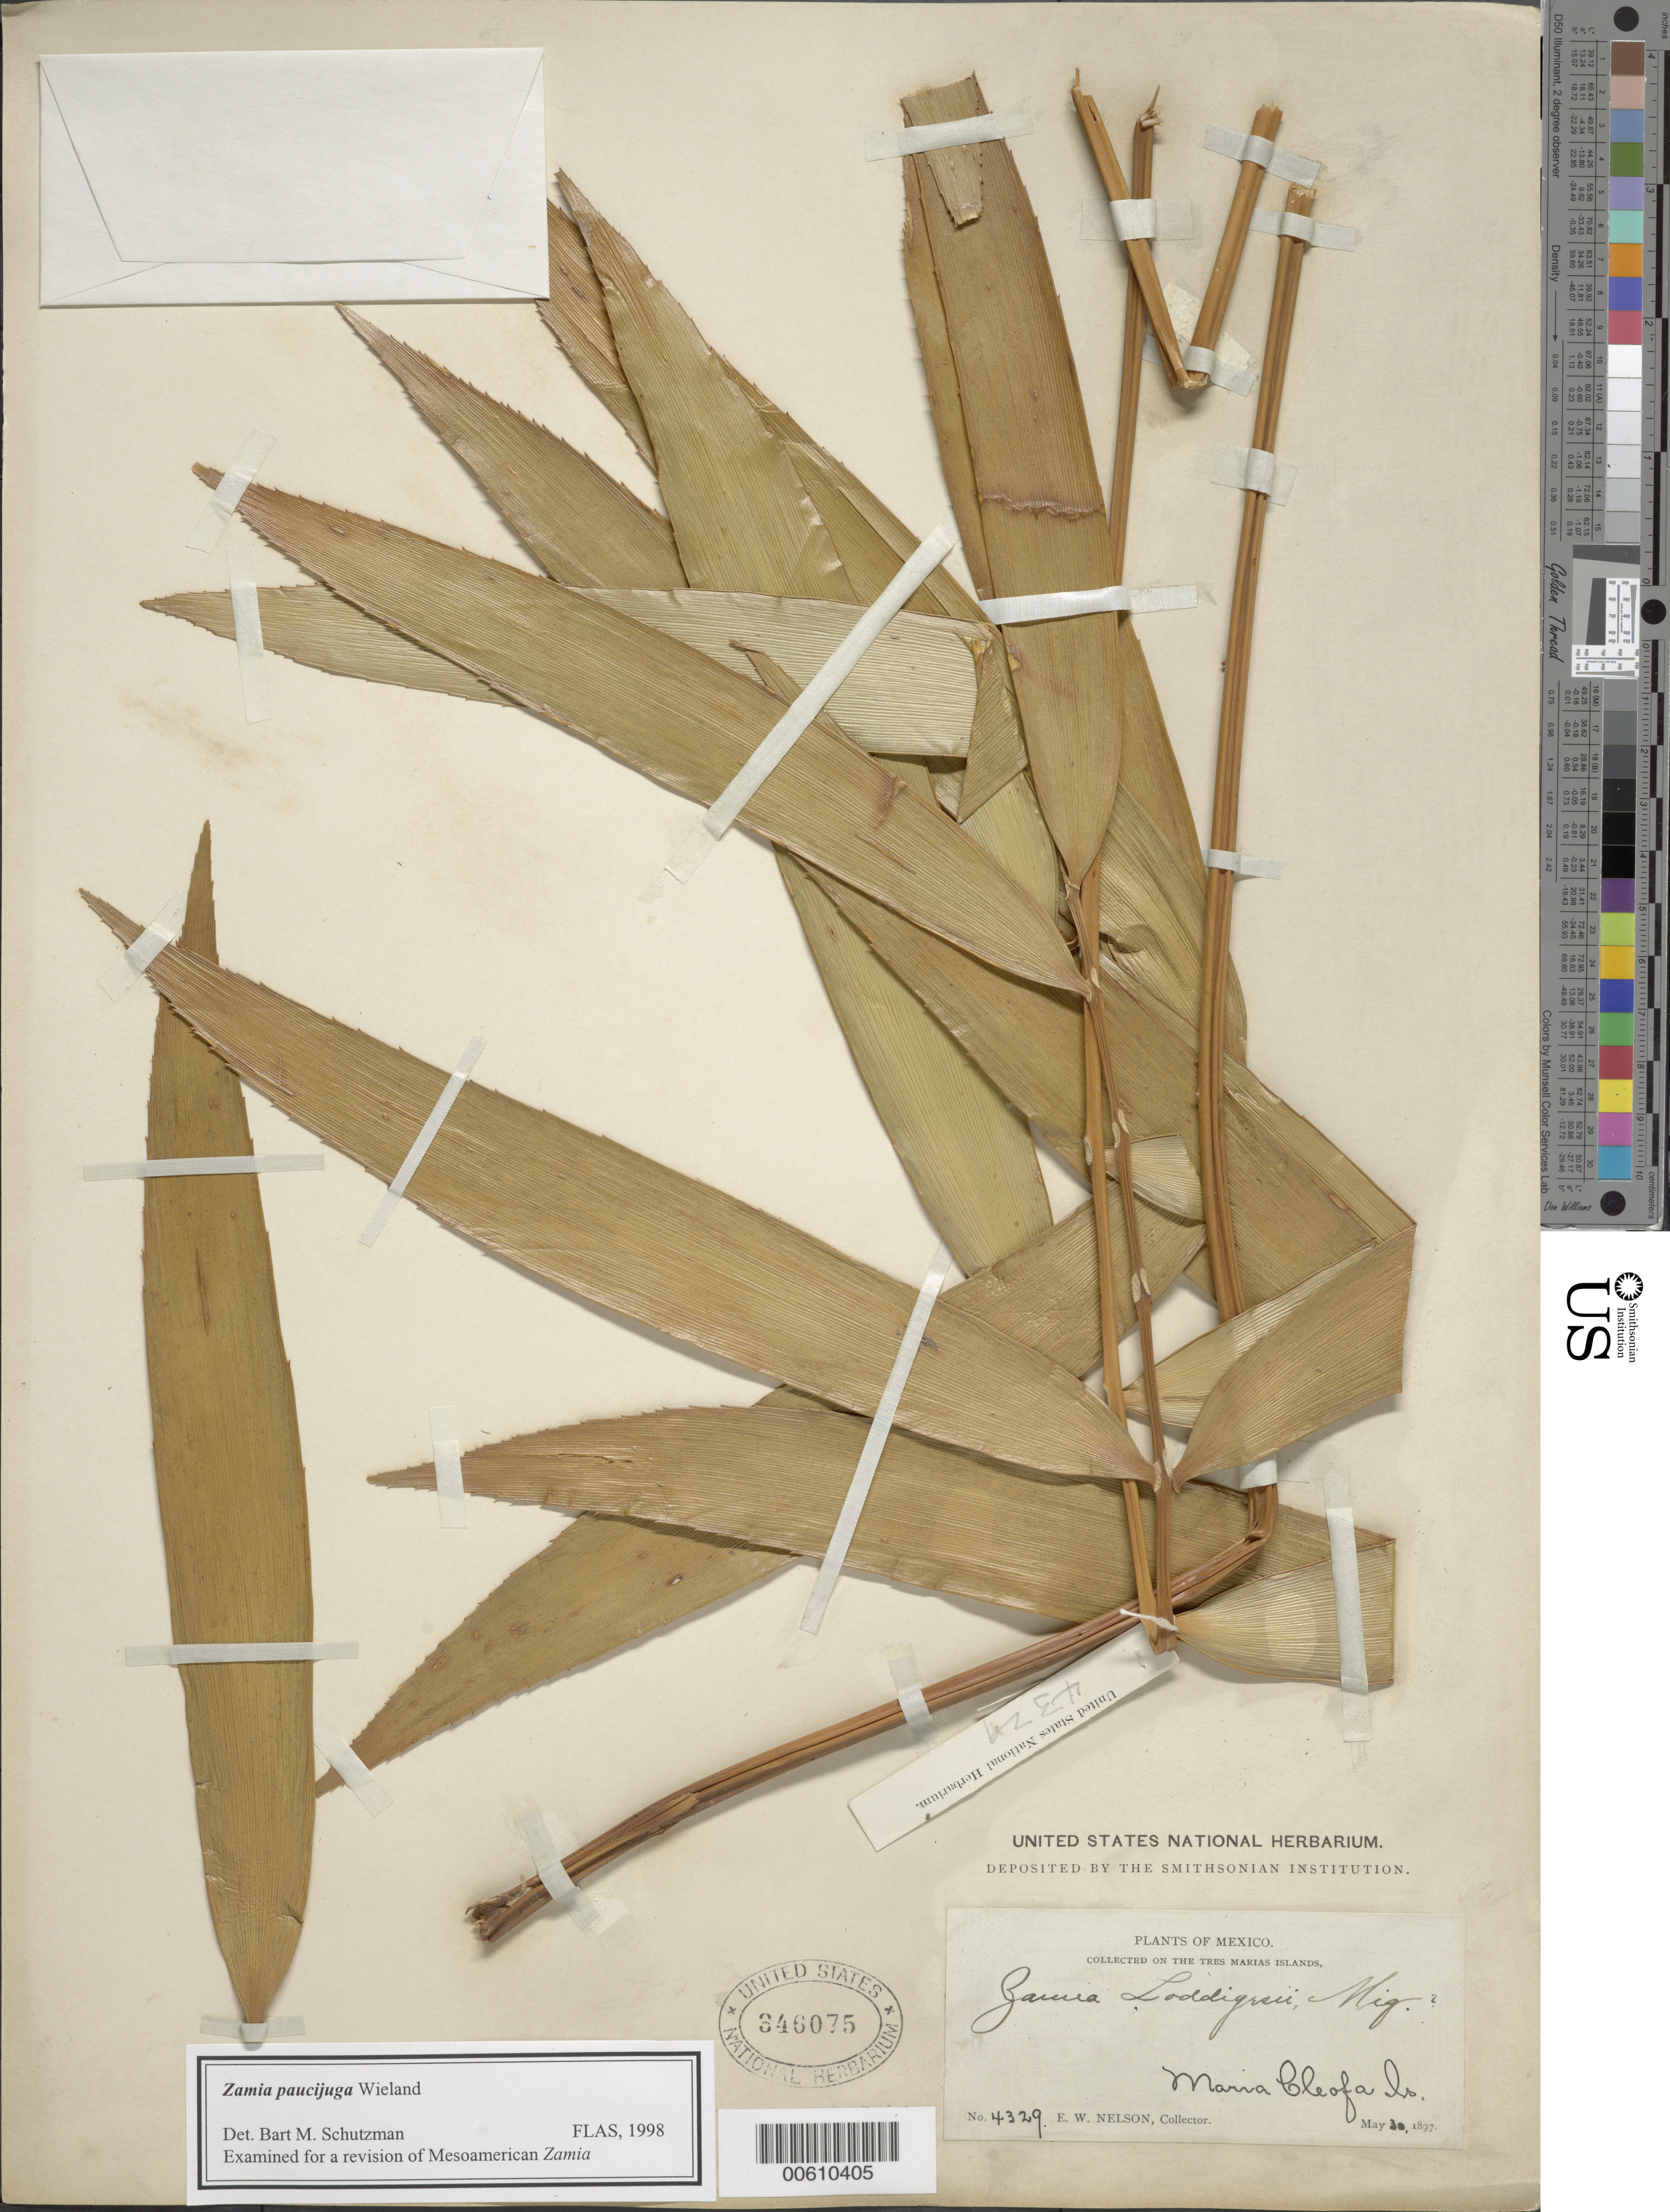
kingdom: Plantae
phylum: Tracheophyta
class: Cycadopsida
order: Cycadales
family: Zamiaceae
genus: Zamia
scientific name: Zamia paucijuga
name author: Wieland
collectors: E. W. Nelson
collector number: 4329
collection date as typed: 30 May 1897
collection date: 1897-05-30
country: Mexico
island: Maria Cleofás Island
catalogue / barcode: US 346075